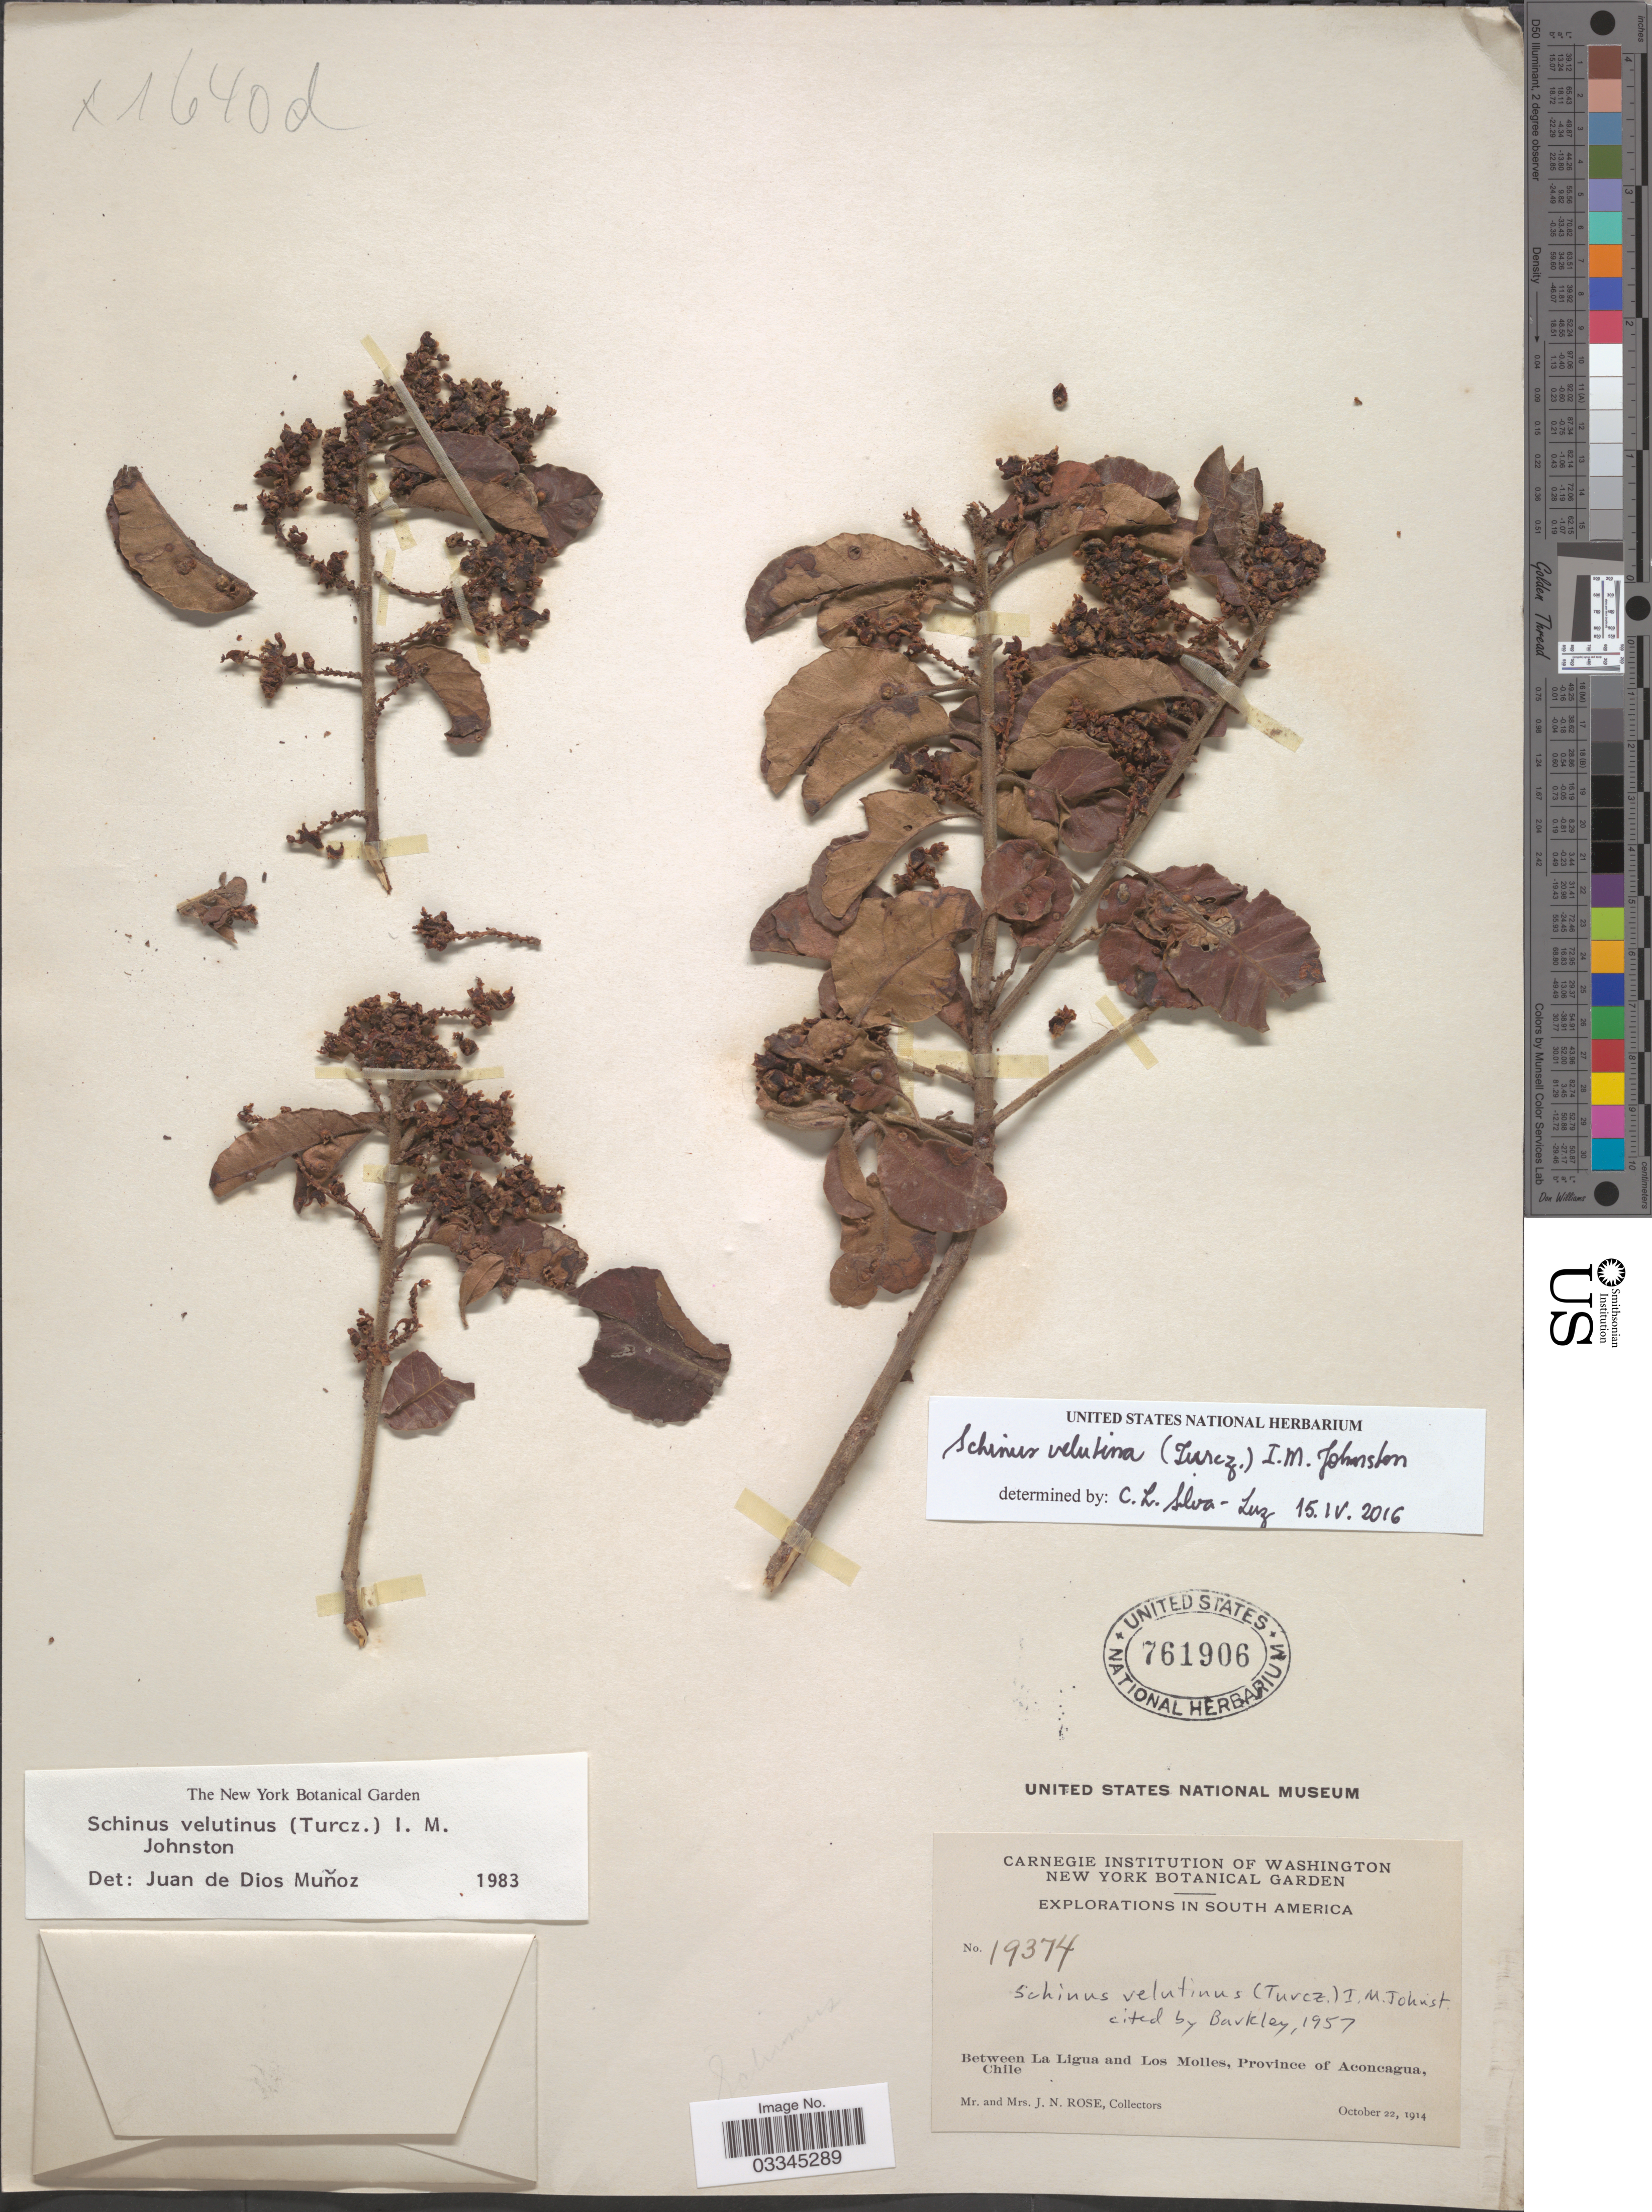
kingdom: Plantae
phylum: Tracheophyta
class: Magnoliopsida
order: Sapindales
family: Anacardiaceae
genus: Schinus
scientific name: Schinus velutina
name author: (Turcz.) I.M. Johnst.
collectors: J. N. Rose & L. B. Rose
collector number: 19374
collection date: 1914-10-22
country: Chile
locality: Between La Ligua and Los Molles, Province of Aconcagua.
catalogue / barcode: US 761906